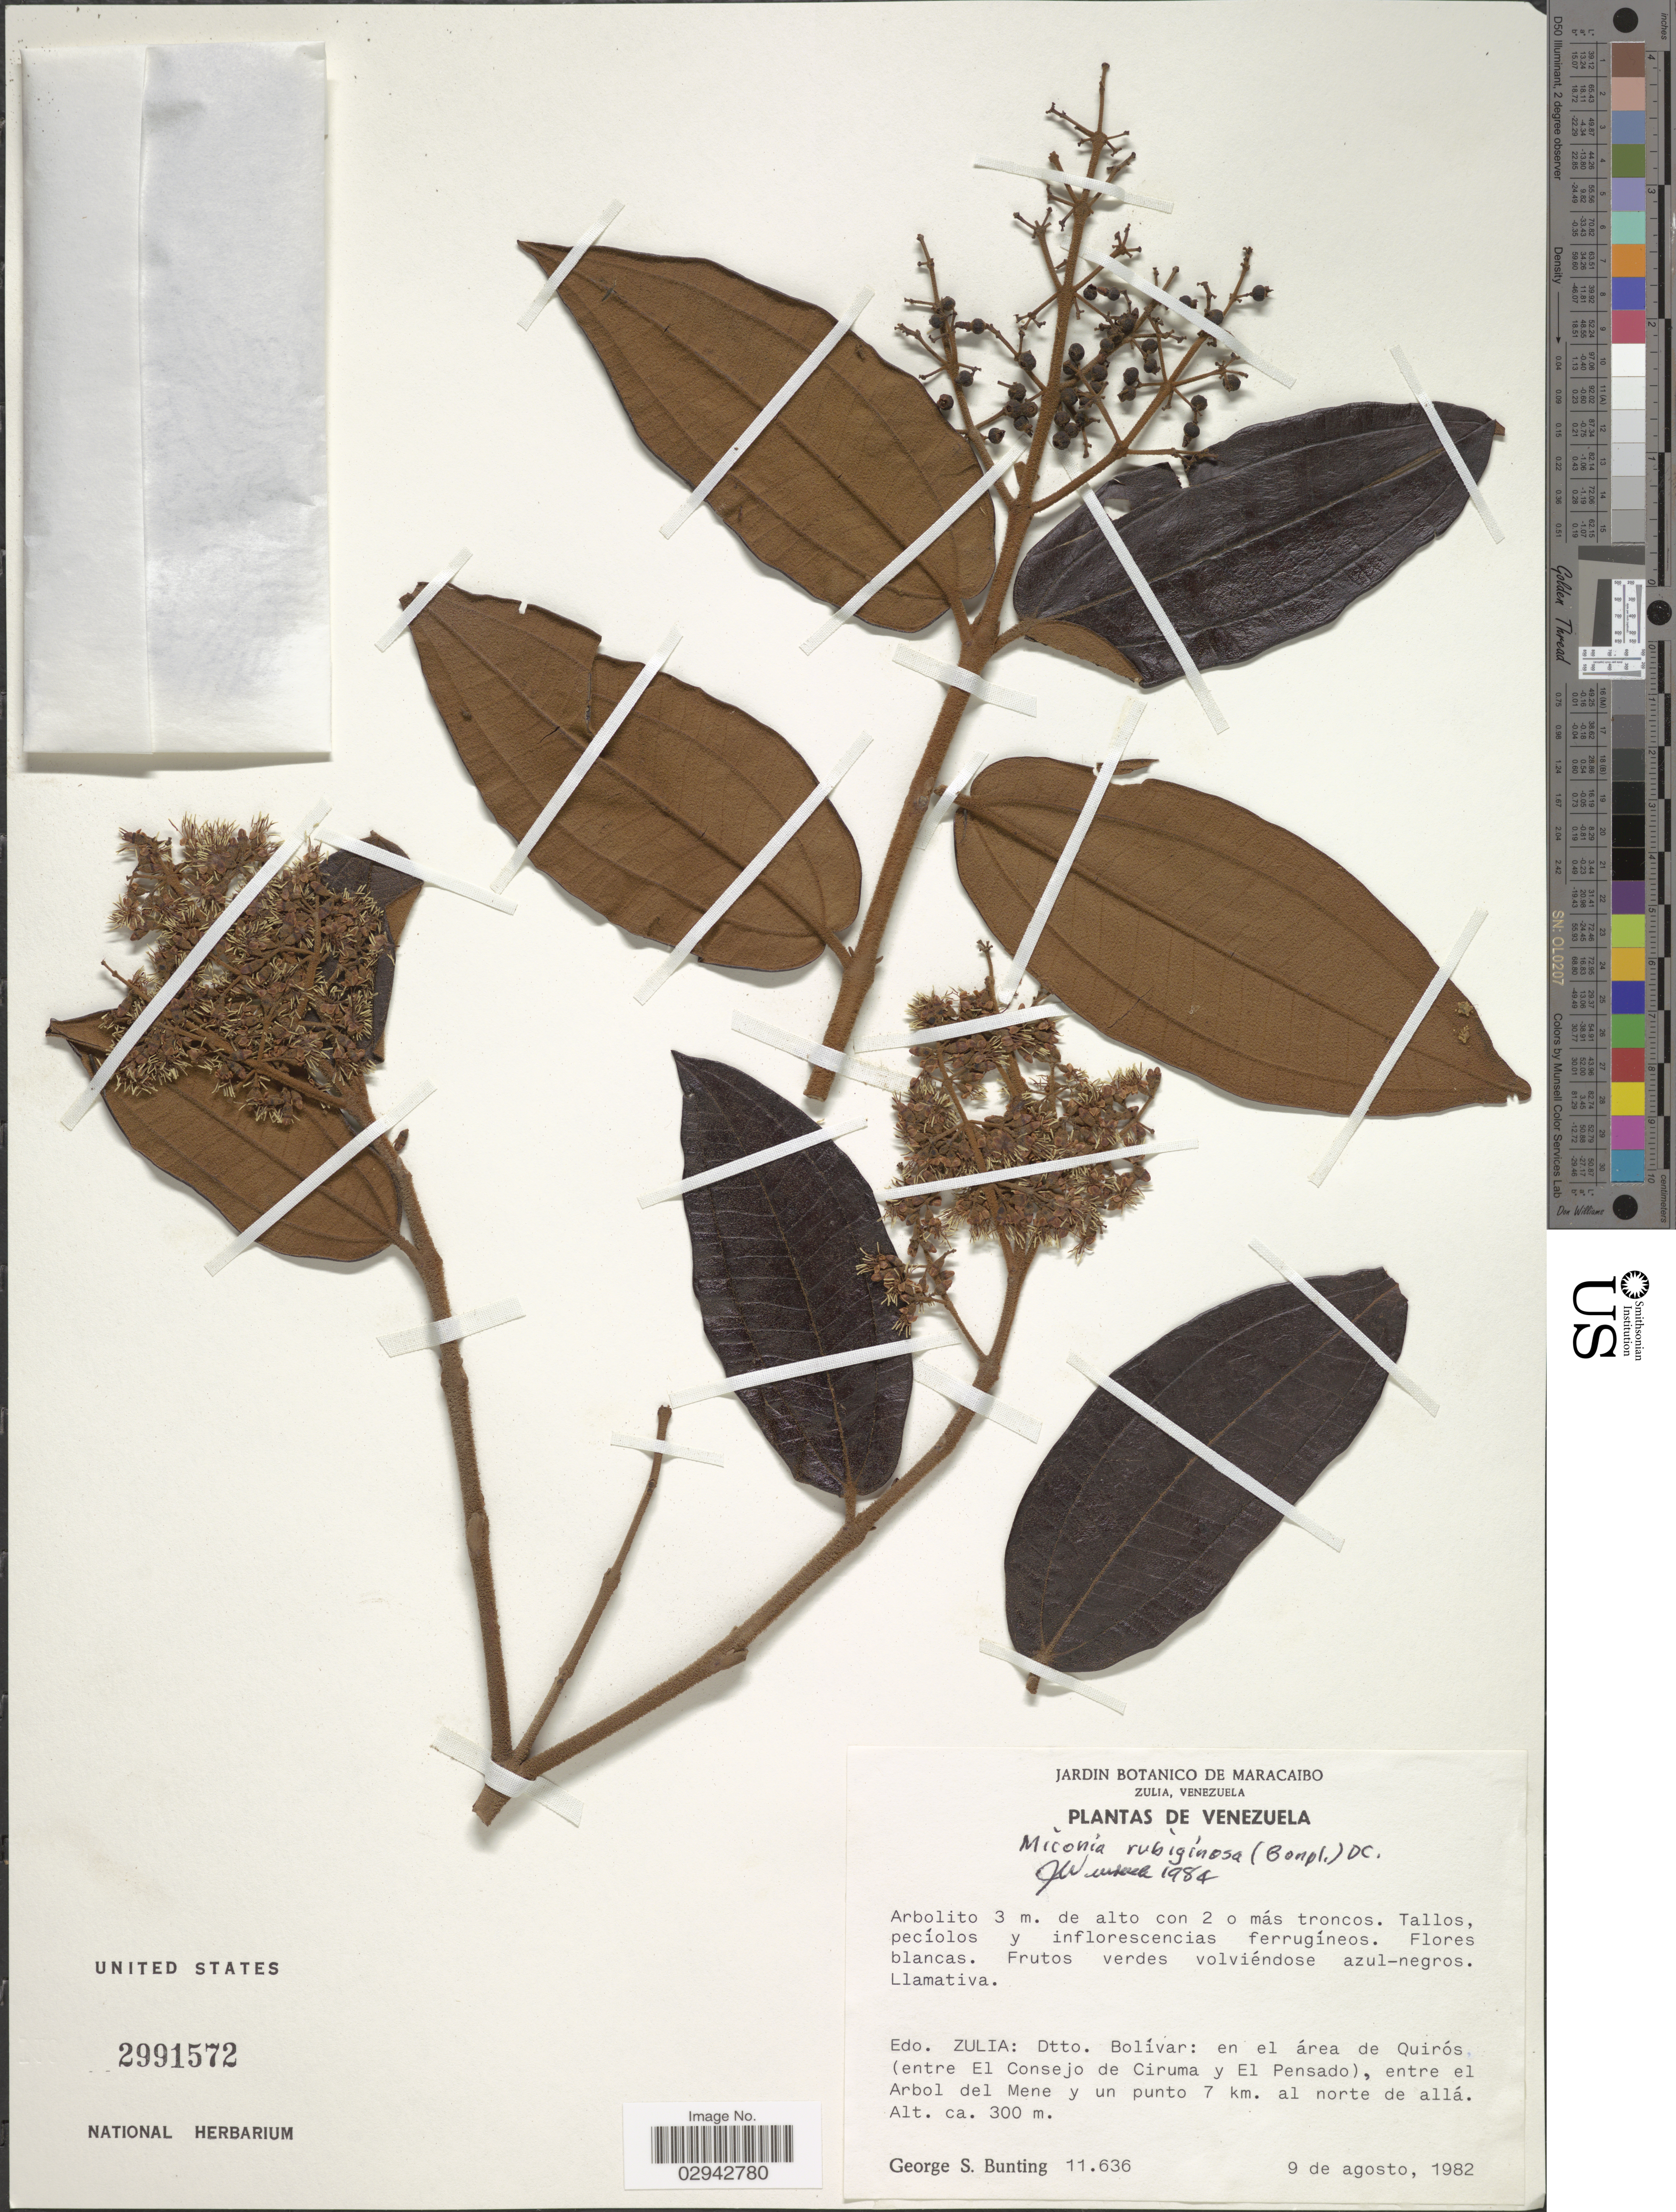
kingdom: Plantae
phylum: Tracheophyta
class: Magnoliopsida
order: Myrtales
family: Melastomataceae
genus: Miconia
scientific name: Miconia rubiginosa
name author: (Bonpl.) DC.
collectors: G. S. Bunting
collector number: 11636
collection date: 1982-08-09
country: Venezuela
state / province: Zulia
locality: Edo. Zulia: Dtto. Bolívar: en el área de Quirós (entre El Consejo de Ciruma y El Pensado), entre el Arbol del Mene y un punto 7 km. al norte de allá.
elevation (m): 300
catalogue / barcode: US 2991572